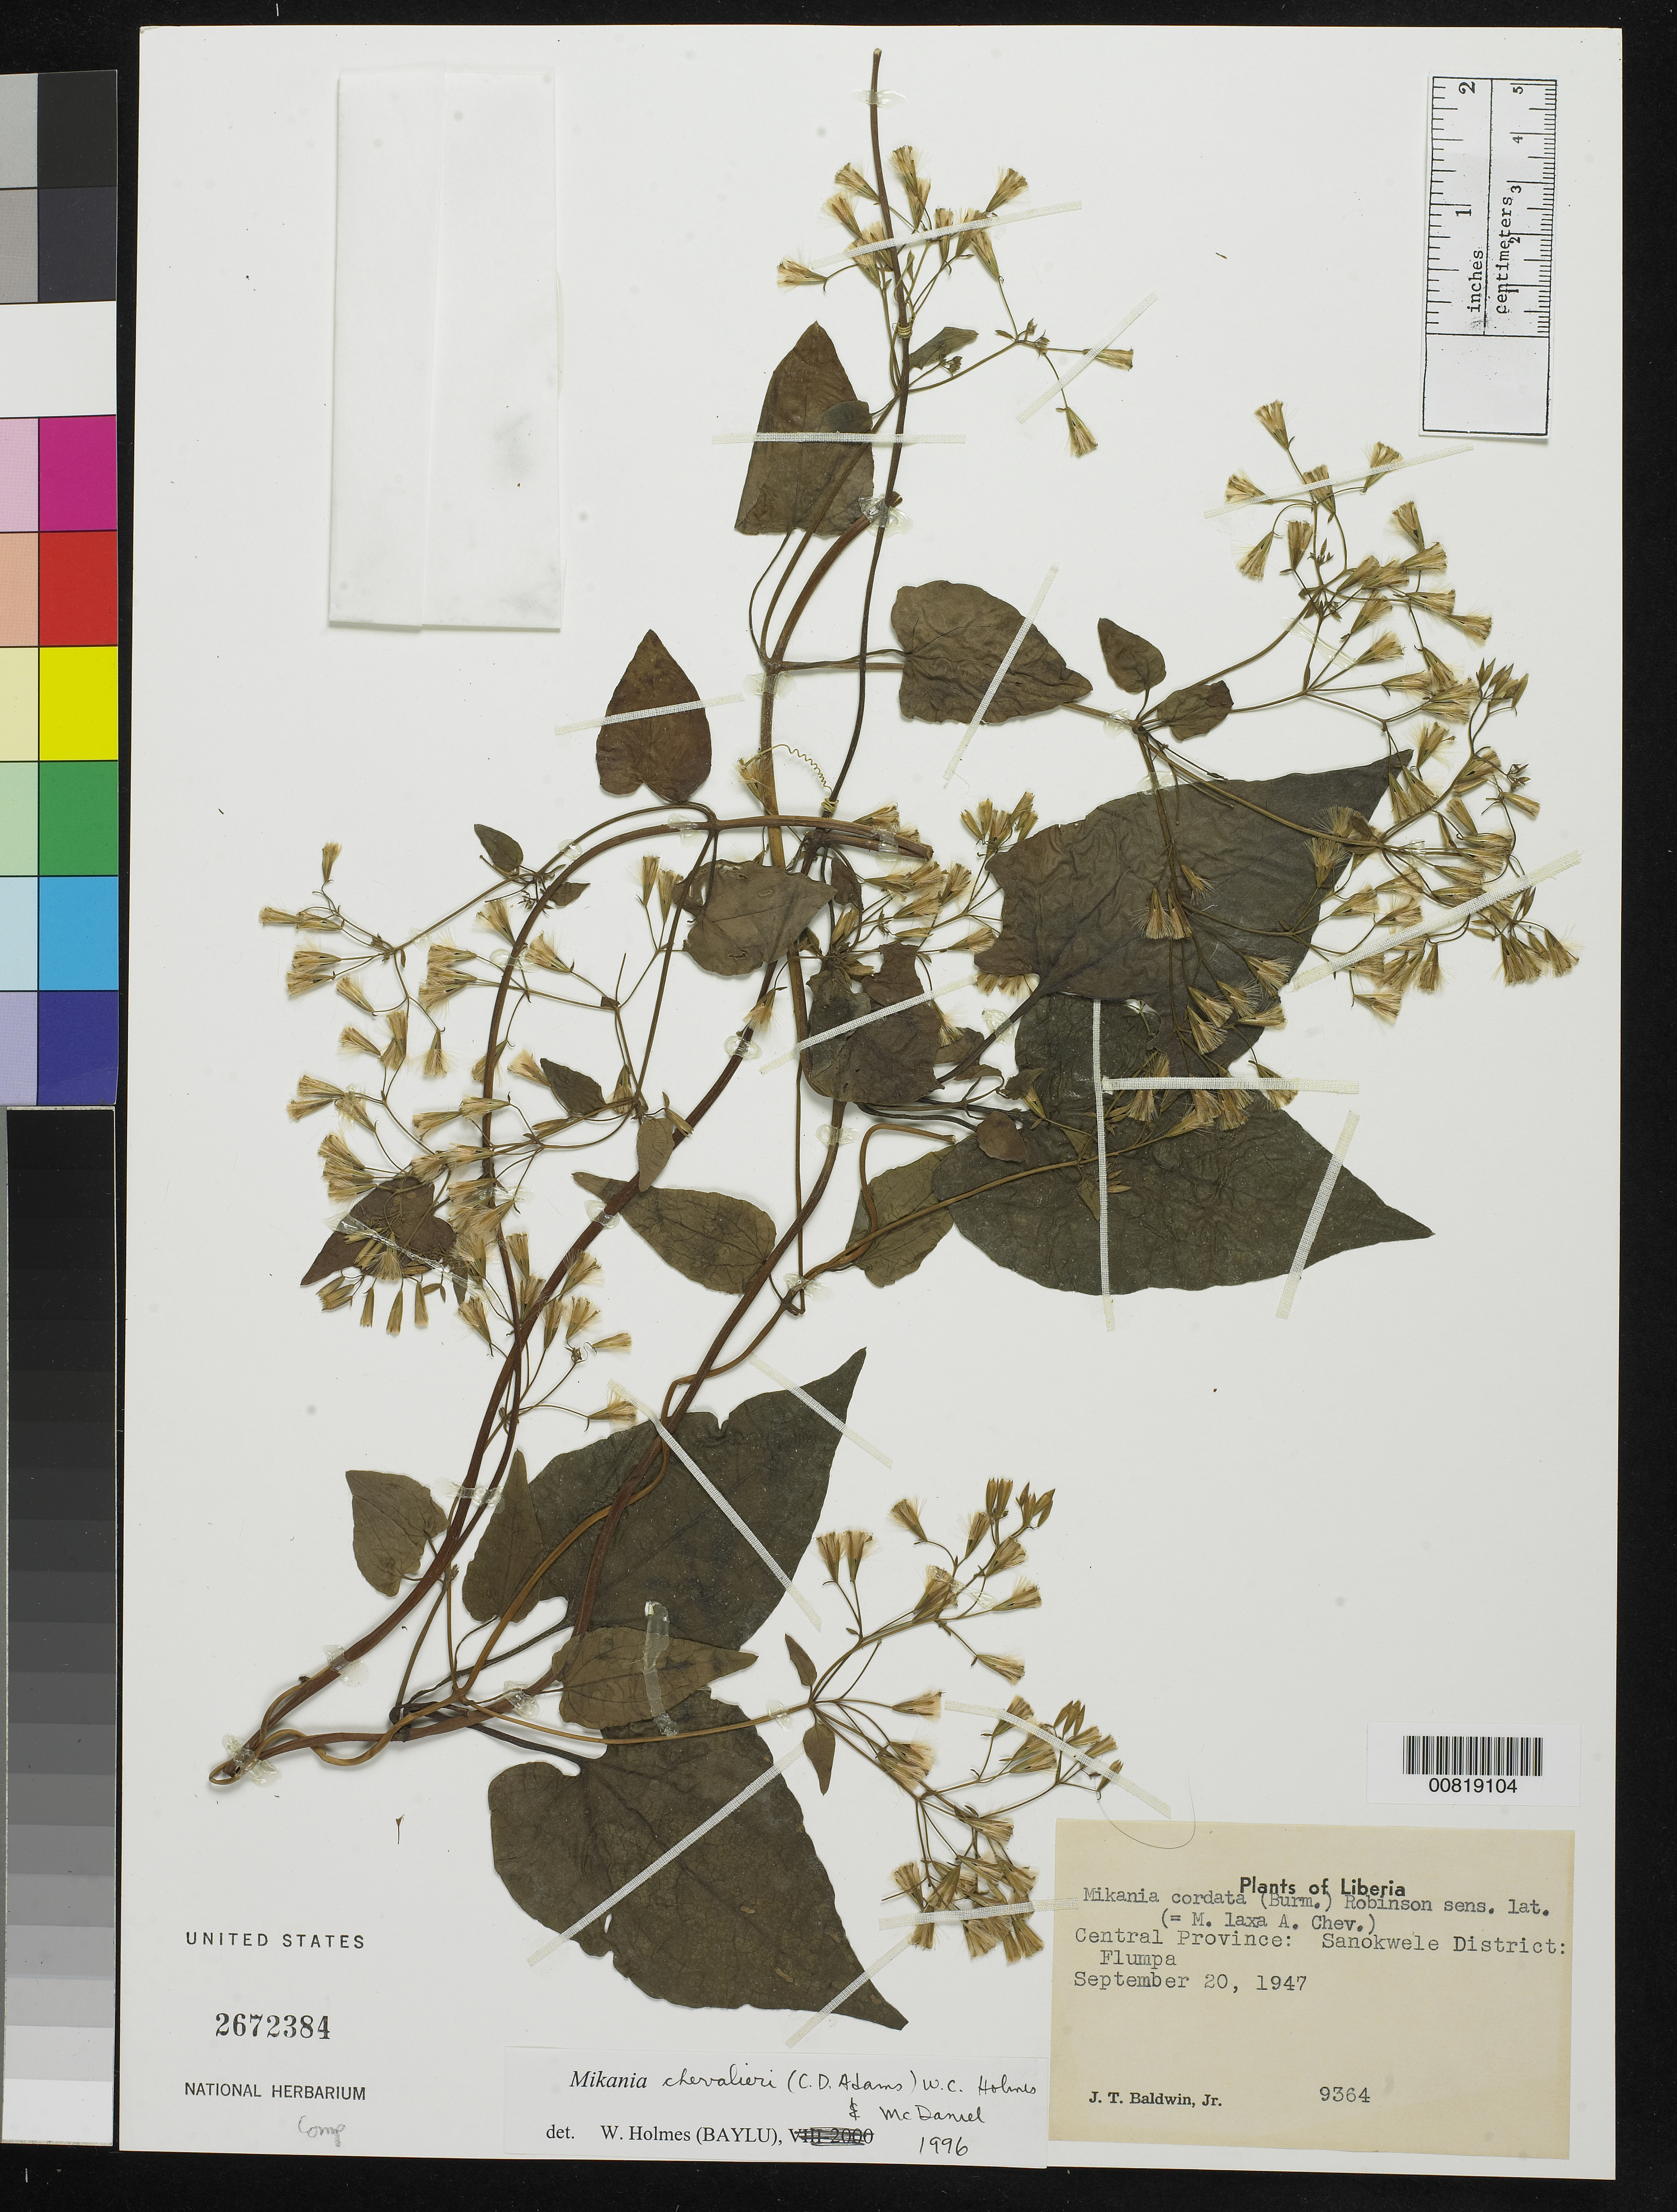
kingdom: Plantae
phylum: Tracheophyta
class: Magnoliopsida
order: Asterales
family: Asteraceae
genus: Mikania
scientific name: Mikania chevalieri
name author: (C.D. Adams) W.C. Holmes & McDaniel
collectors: J. T. Baldwin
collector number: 9364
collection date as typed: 20 Sep 1947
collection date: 1947-09-20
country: Liberia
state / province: Nimba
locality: Central Province: Sanokwele District, Flumpa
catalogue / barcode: US 2672384